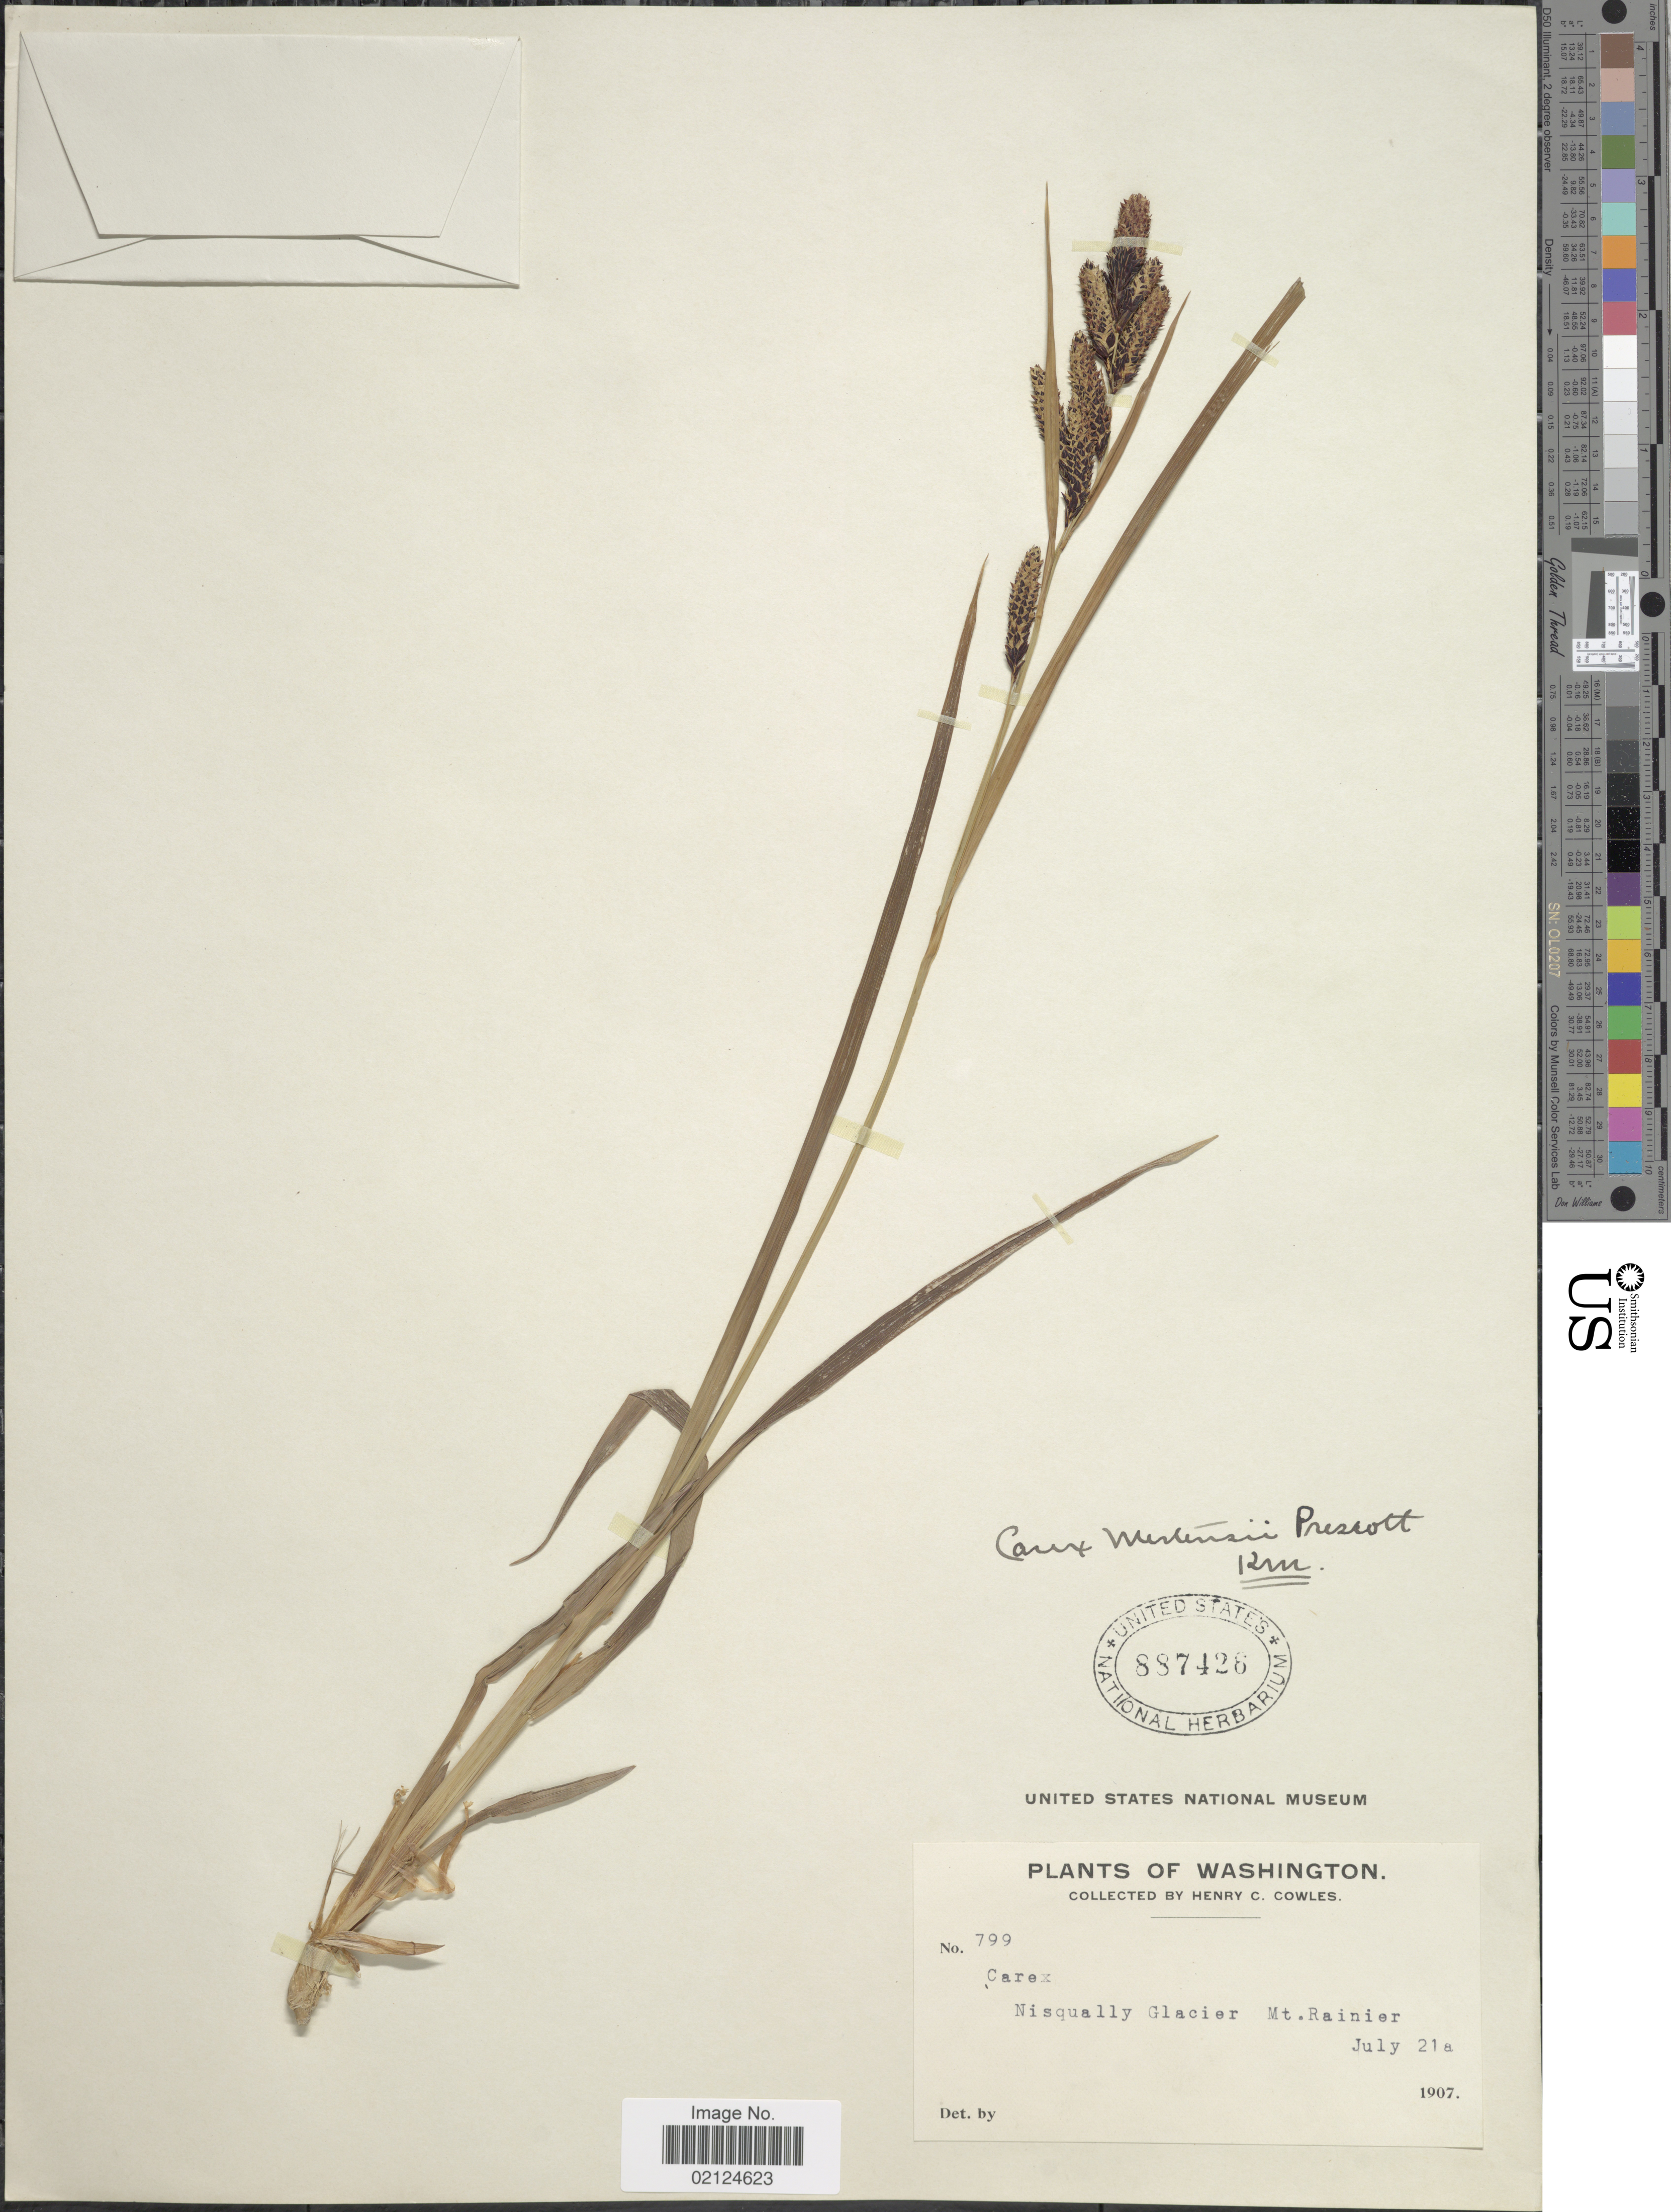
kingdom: Plantae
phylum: Tracheophyta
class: Liliopsida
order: Poales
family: Cyperaceae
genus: Carex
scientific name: Carex mertensii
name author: J.D. Prescott ex Bong.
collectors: H. Cowles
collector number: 799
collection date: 1907-07-21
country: United States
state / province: Washington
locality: Nisqually Glacier Mt. Rainier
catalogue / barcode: US 887426